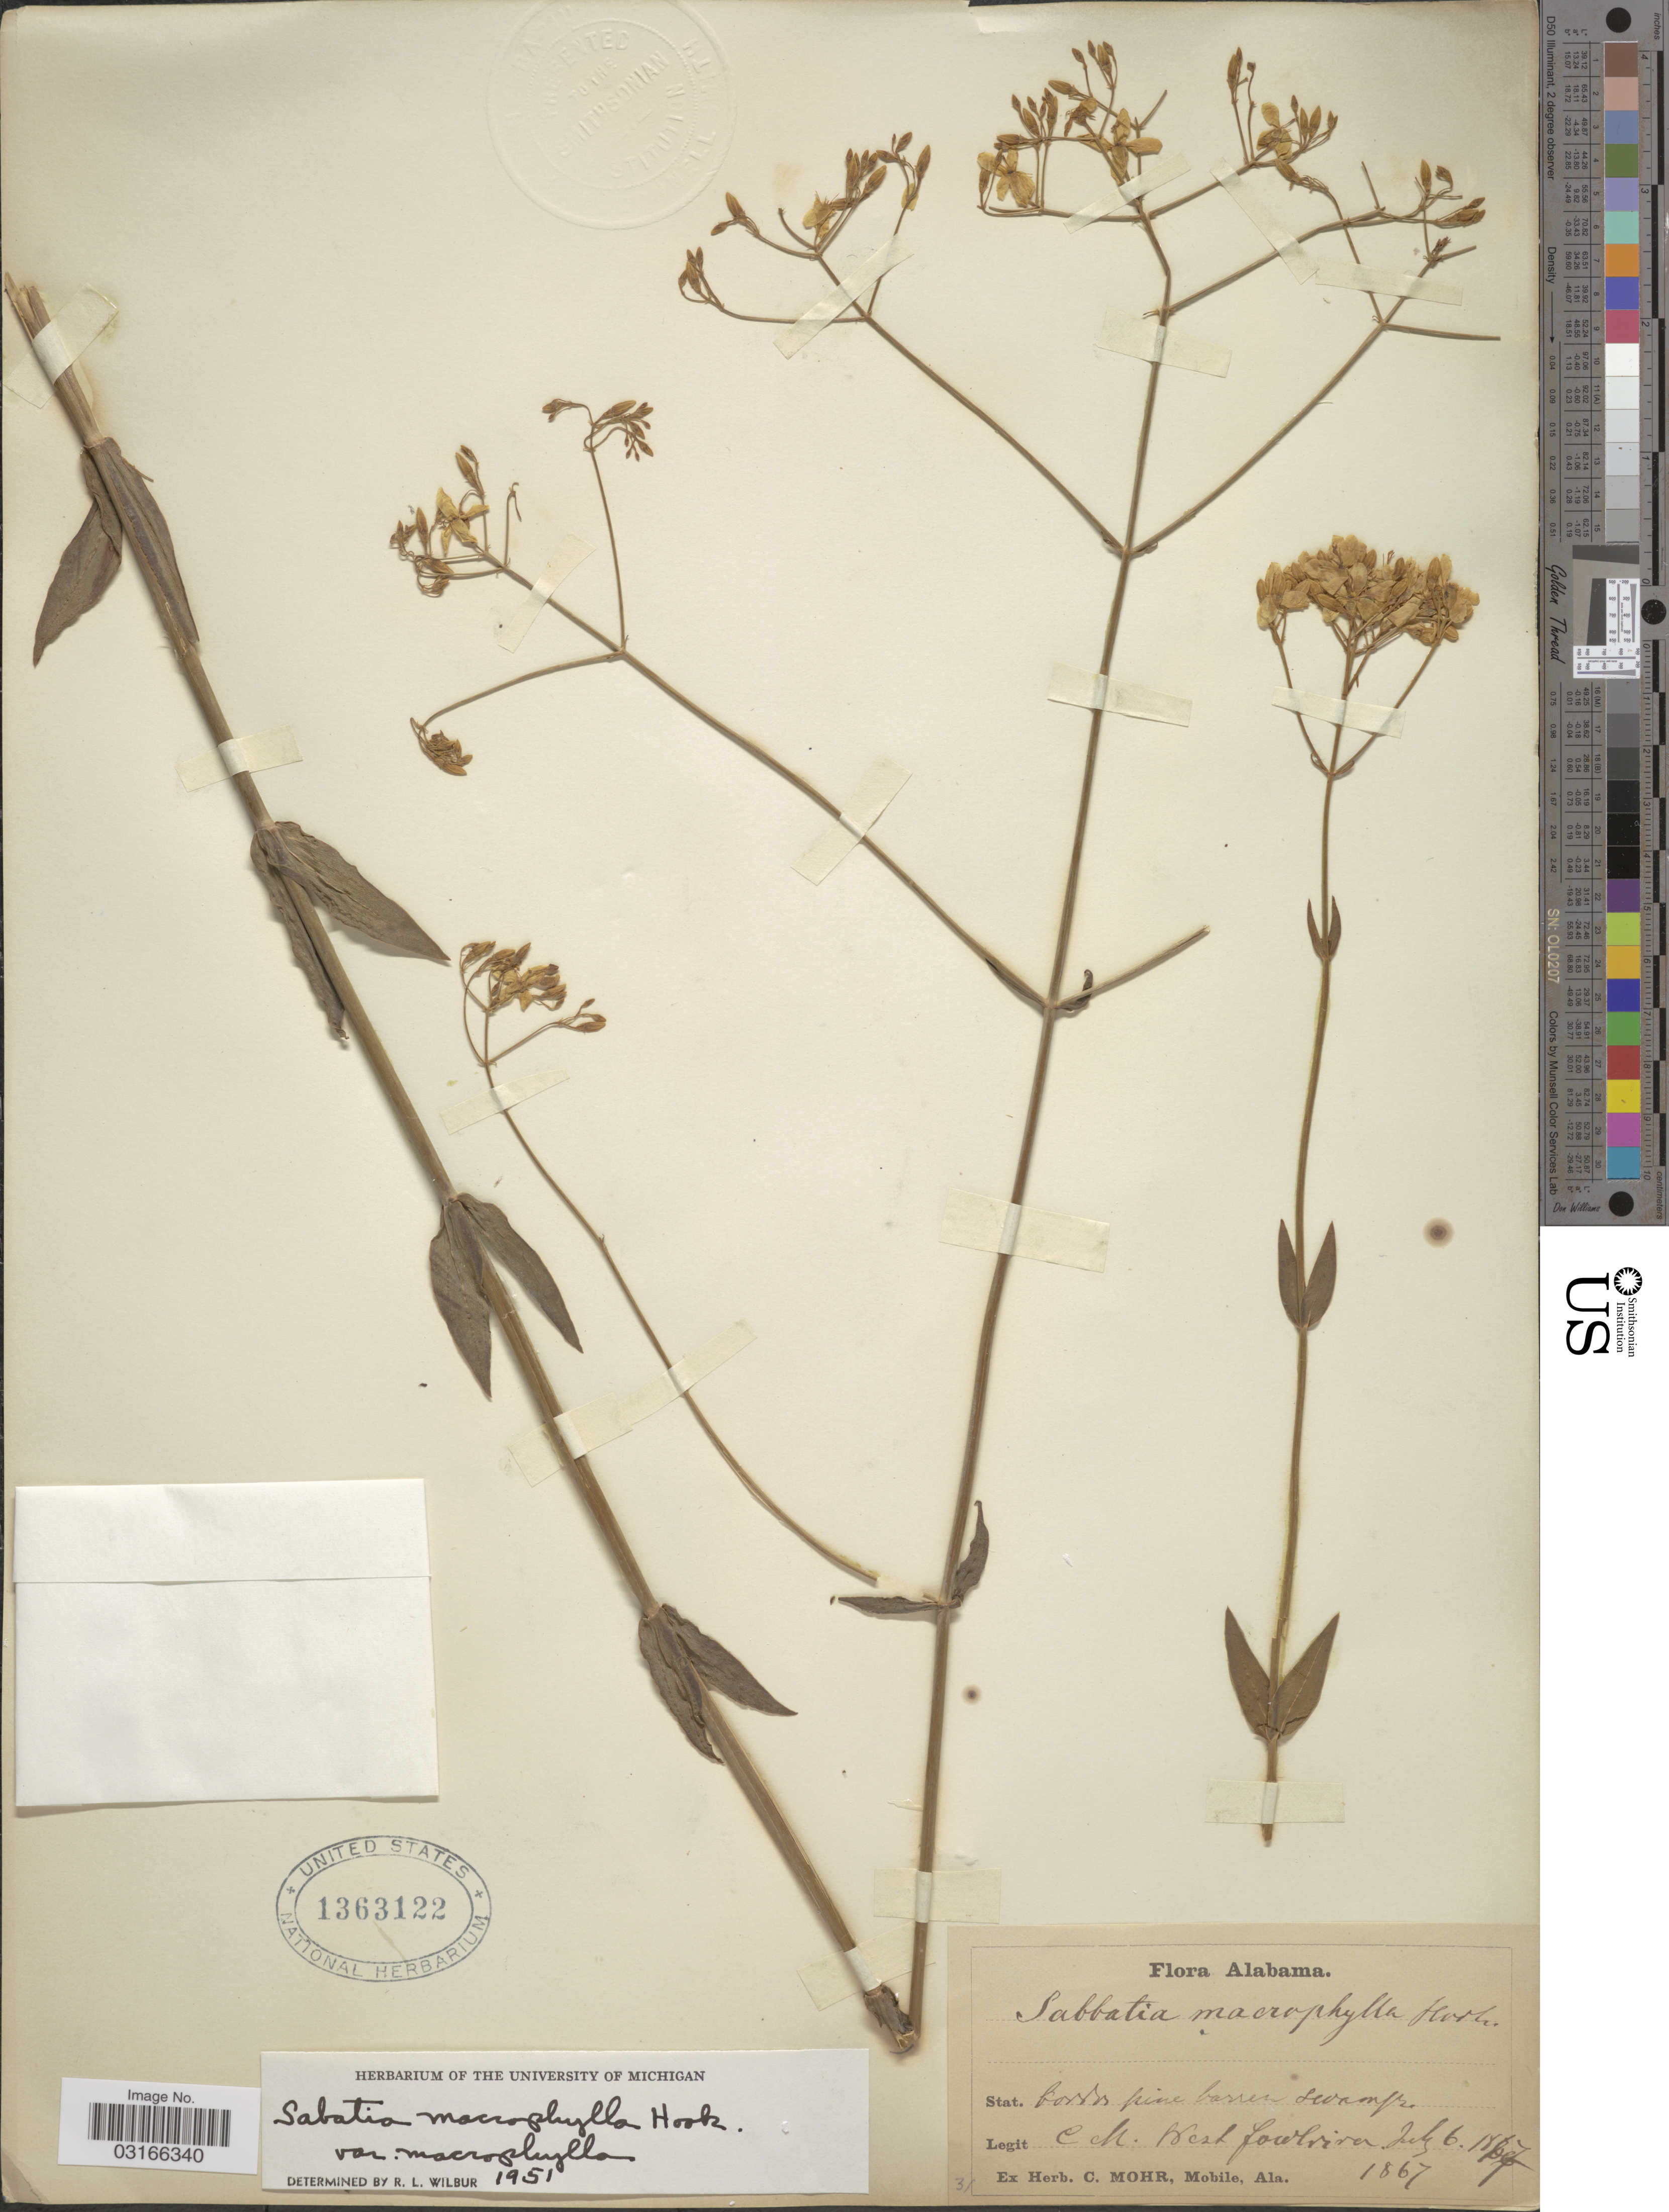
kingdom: Plantae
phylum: Tracheophyta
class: Magnoliopsida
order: Gentianales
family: Gentianaceae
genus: Sabatia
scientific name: Sabatia campestris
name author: Nutt.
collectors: C. T. Mohr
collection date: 1867-07-06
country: United States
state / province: Alabama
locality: West fowlriver.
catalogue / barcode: US 1363122